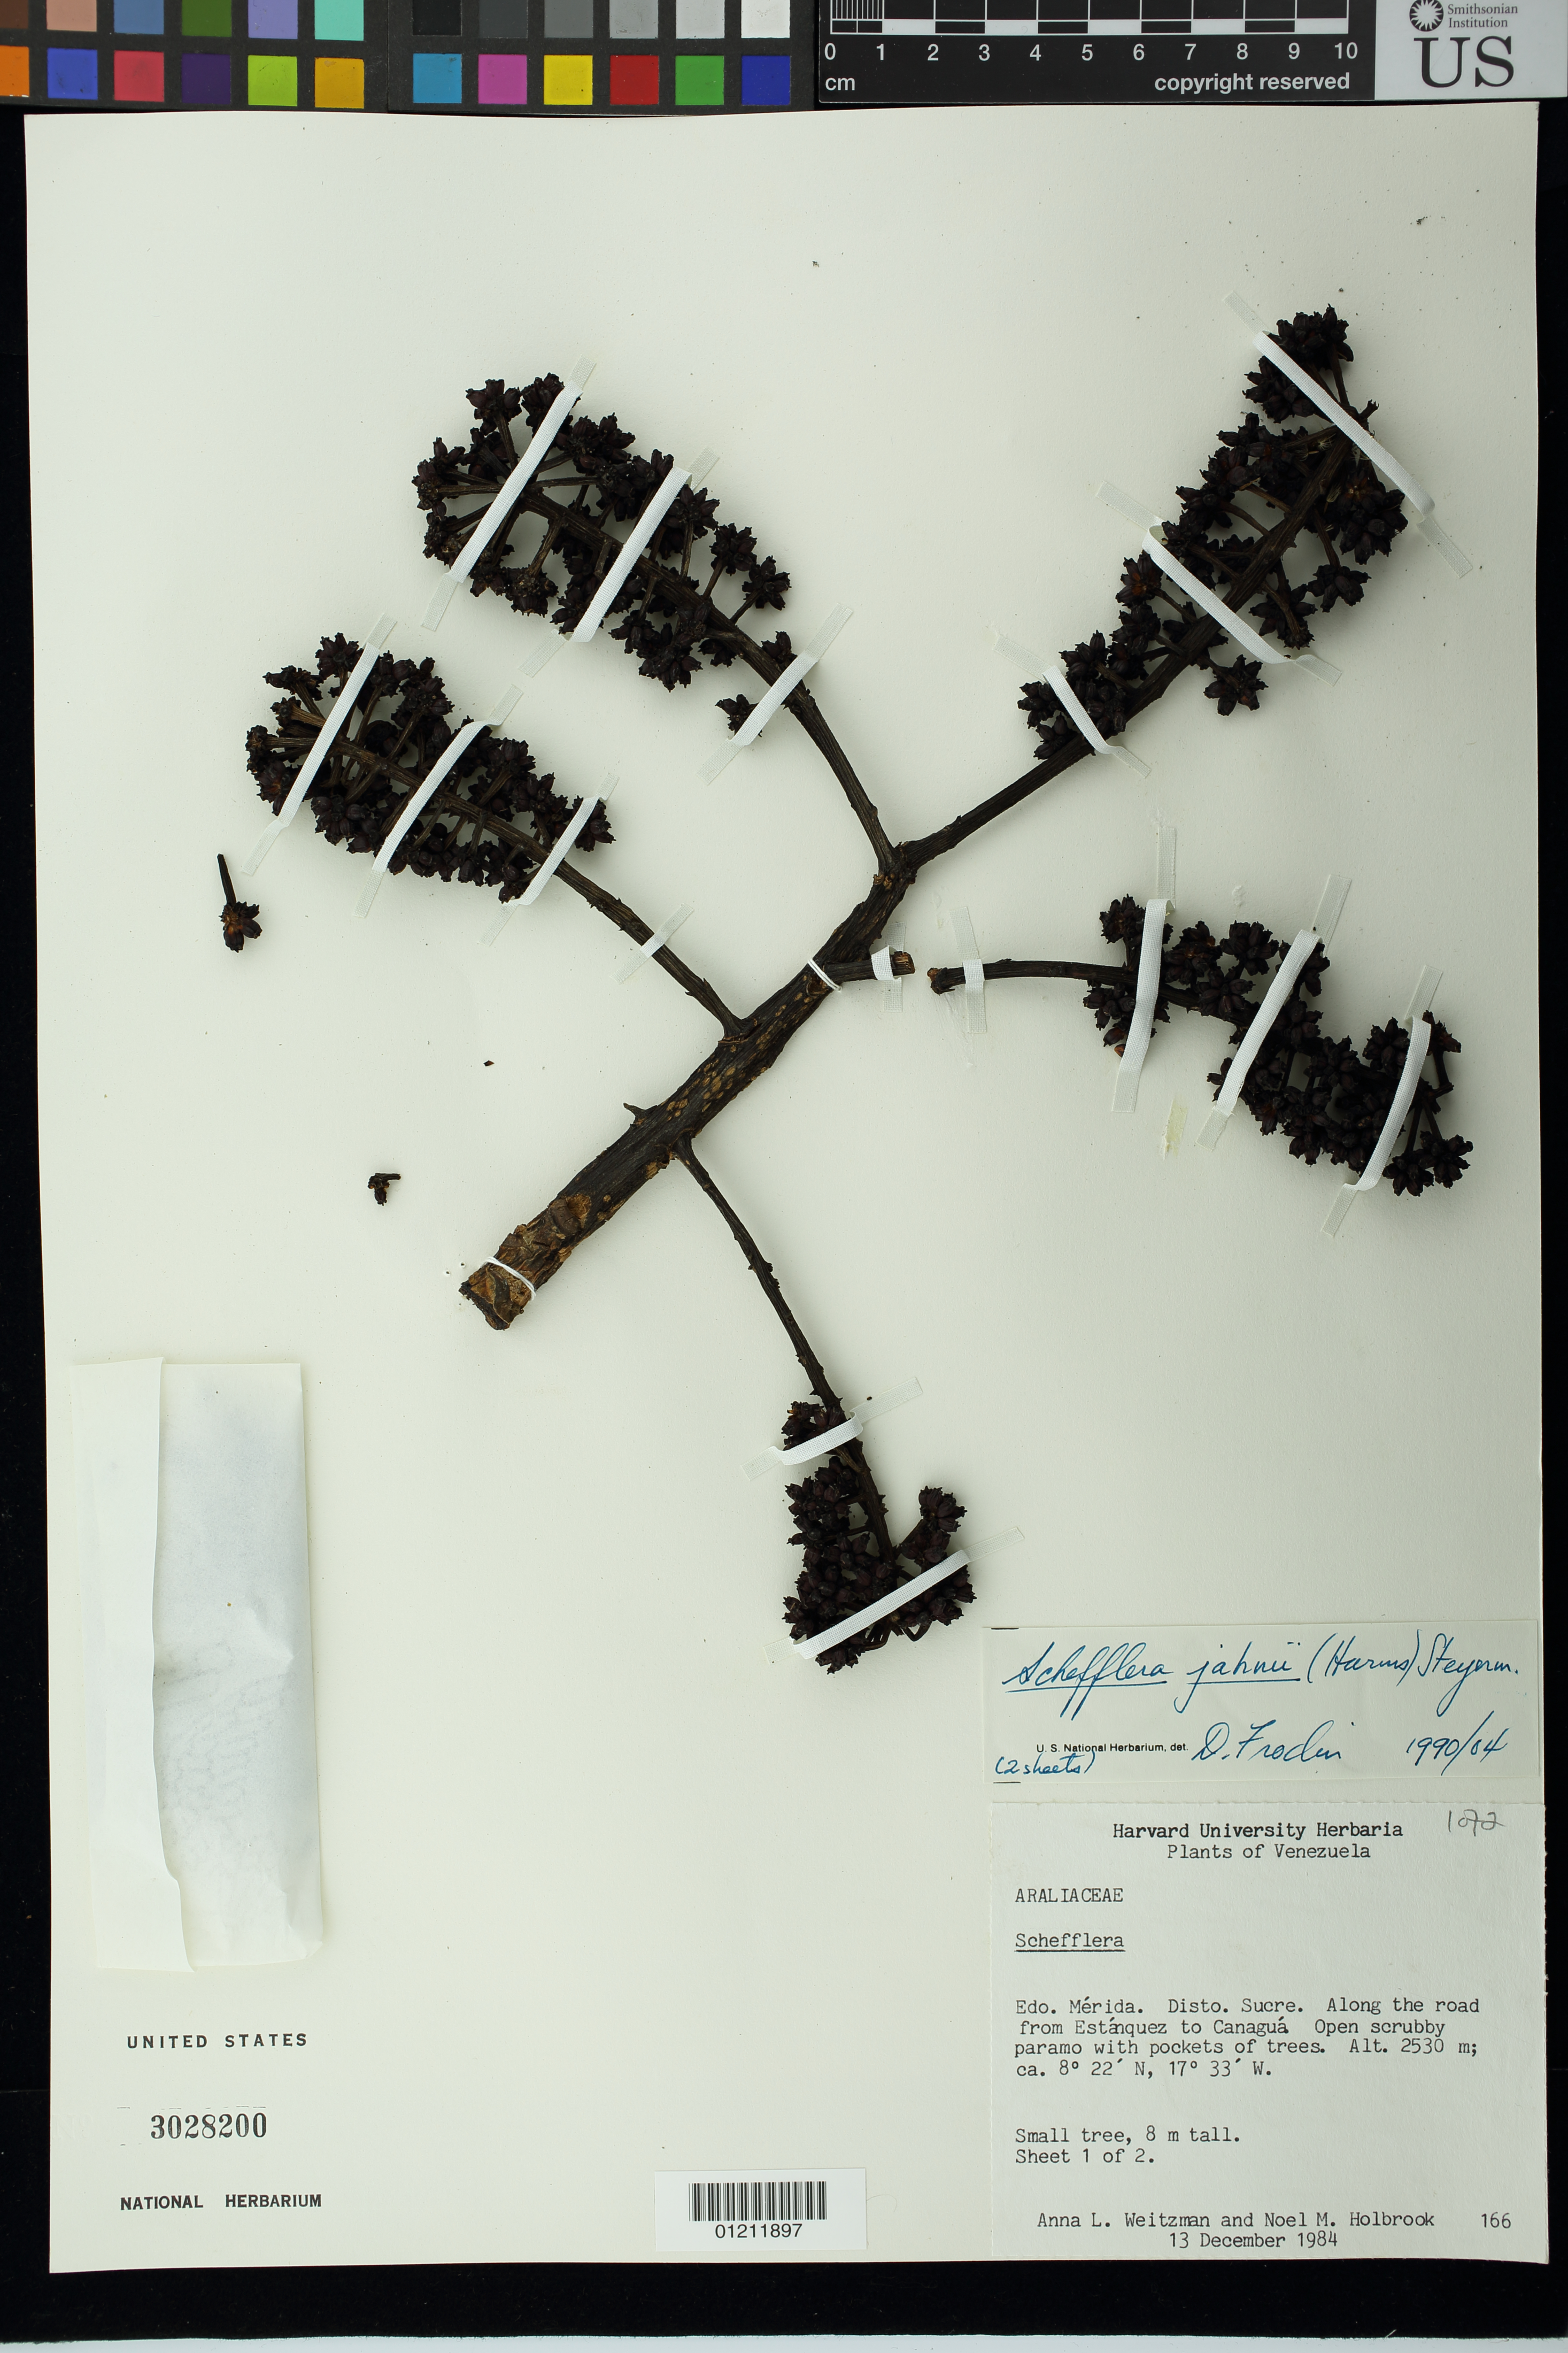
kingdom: Plantae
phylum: Tracheophyta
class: Magnoliopsida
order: Apiales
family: Araliaceae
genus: Schefflera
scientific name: Schefflera jahnii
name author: (Harms) Steyerm.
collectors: A. L. Weitzman & N. M. Holbrook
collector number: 166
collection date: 1984-12-13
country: Venezuela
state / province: Mérida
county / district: Sucre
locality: Disto. Sucre. Along the road from Estánquez to Canaguá. Open scrubby paramo with pockets of trees.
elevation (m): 2530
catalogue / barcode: US 3028200